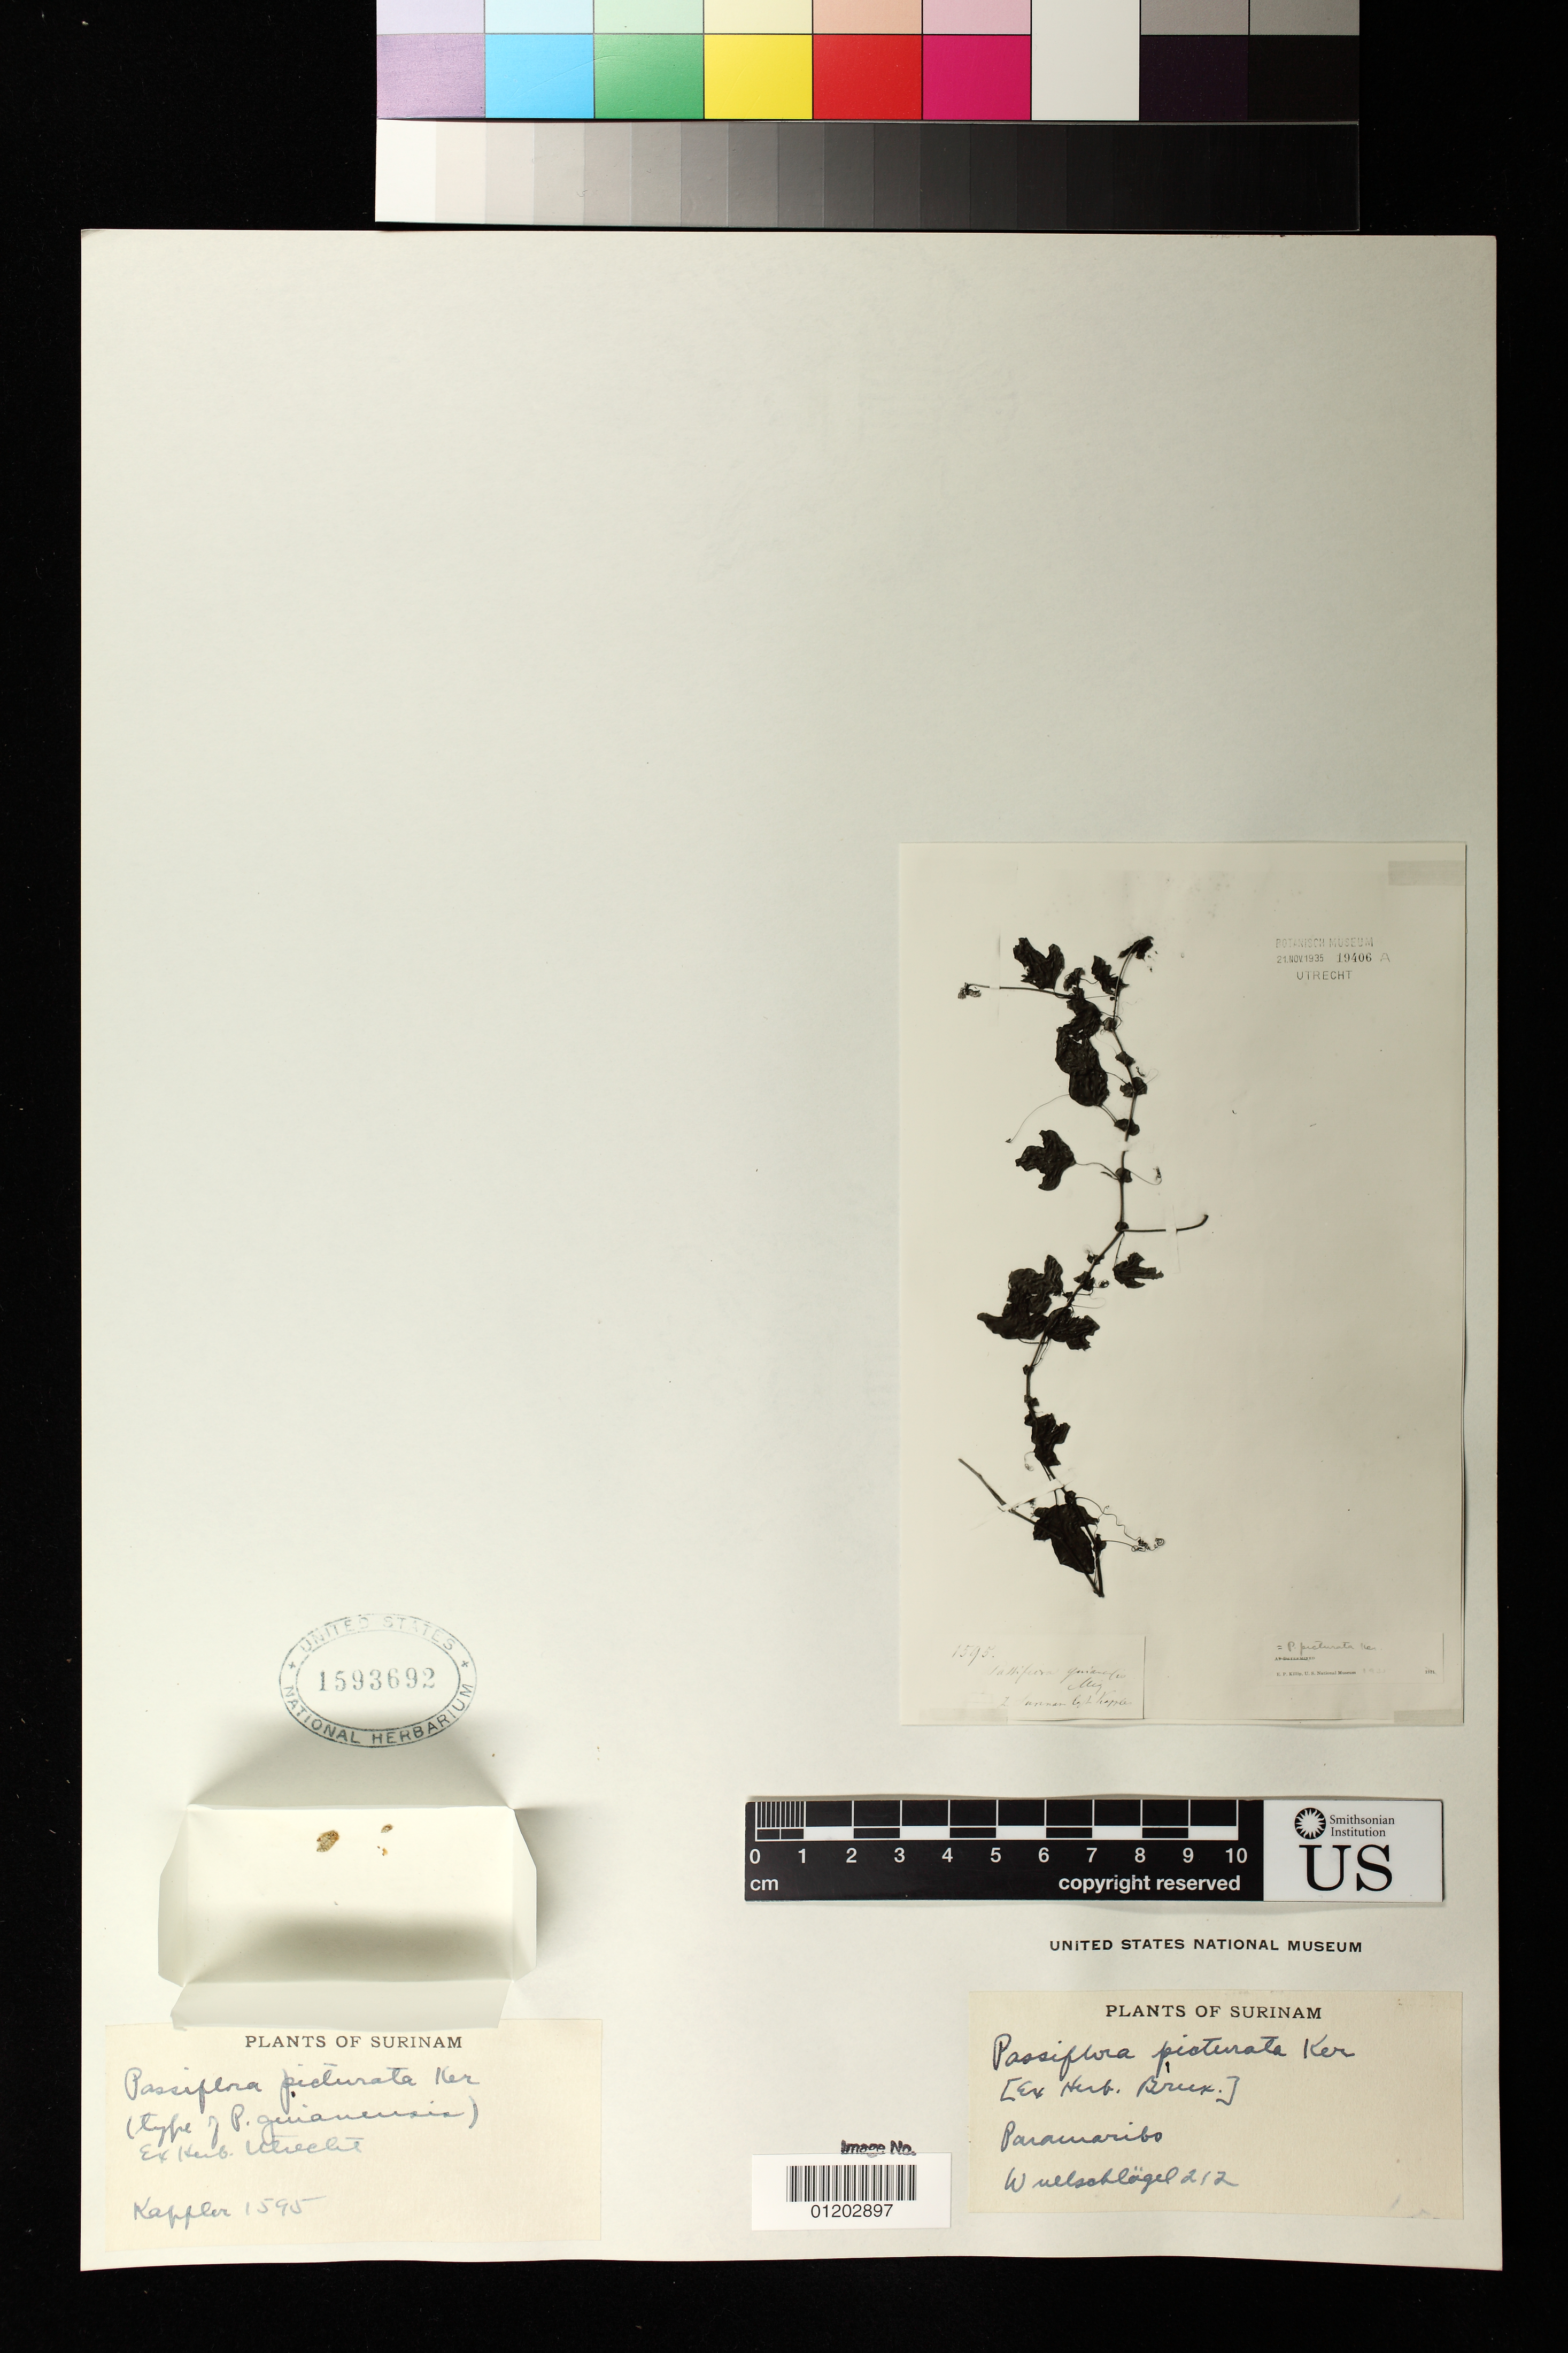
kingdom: Plantae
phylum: Tracheophyta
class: Magnoliopsida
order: Malpighiales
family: Passifloraceae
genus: Passiflora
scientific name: Passiflora picturata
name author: Ker Gawl.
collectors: Wuelschlagel, --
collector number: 212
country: Suriname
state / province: Paramaribo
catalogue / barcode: US 1593692